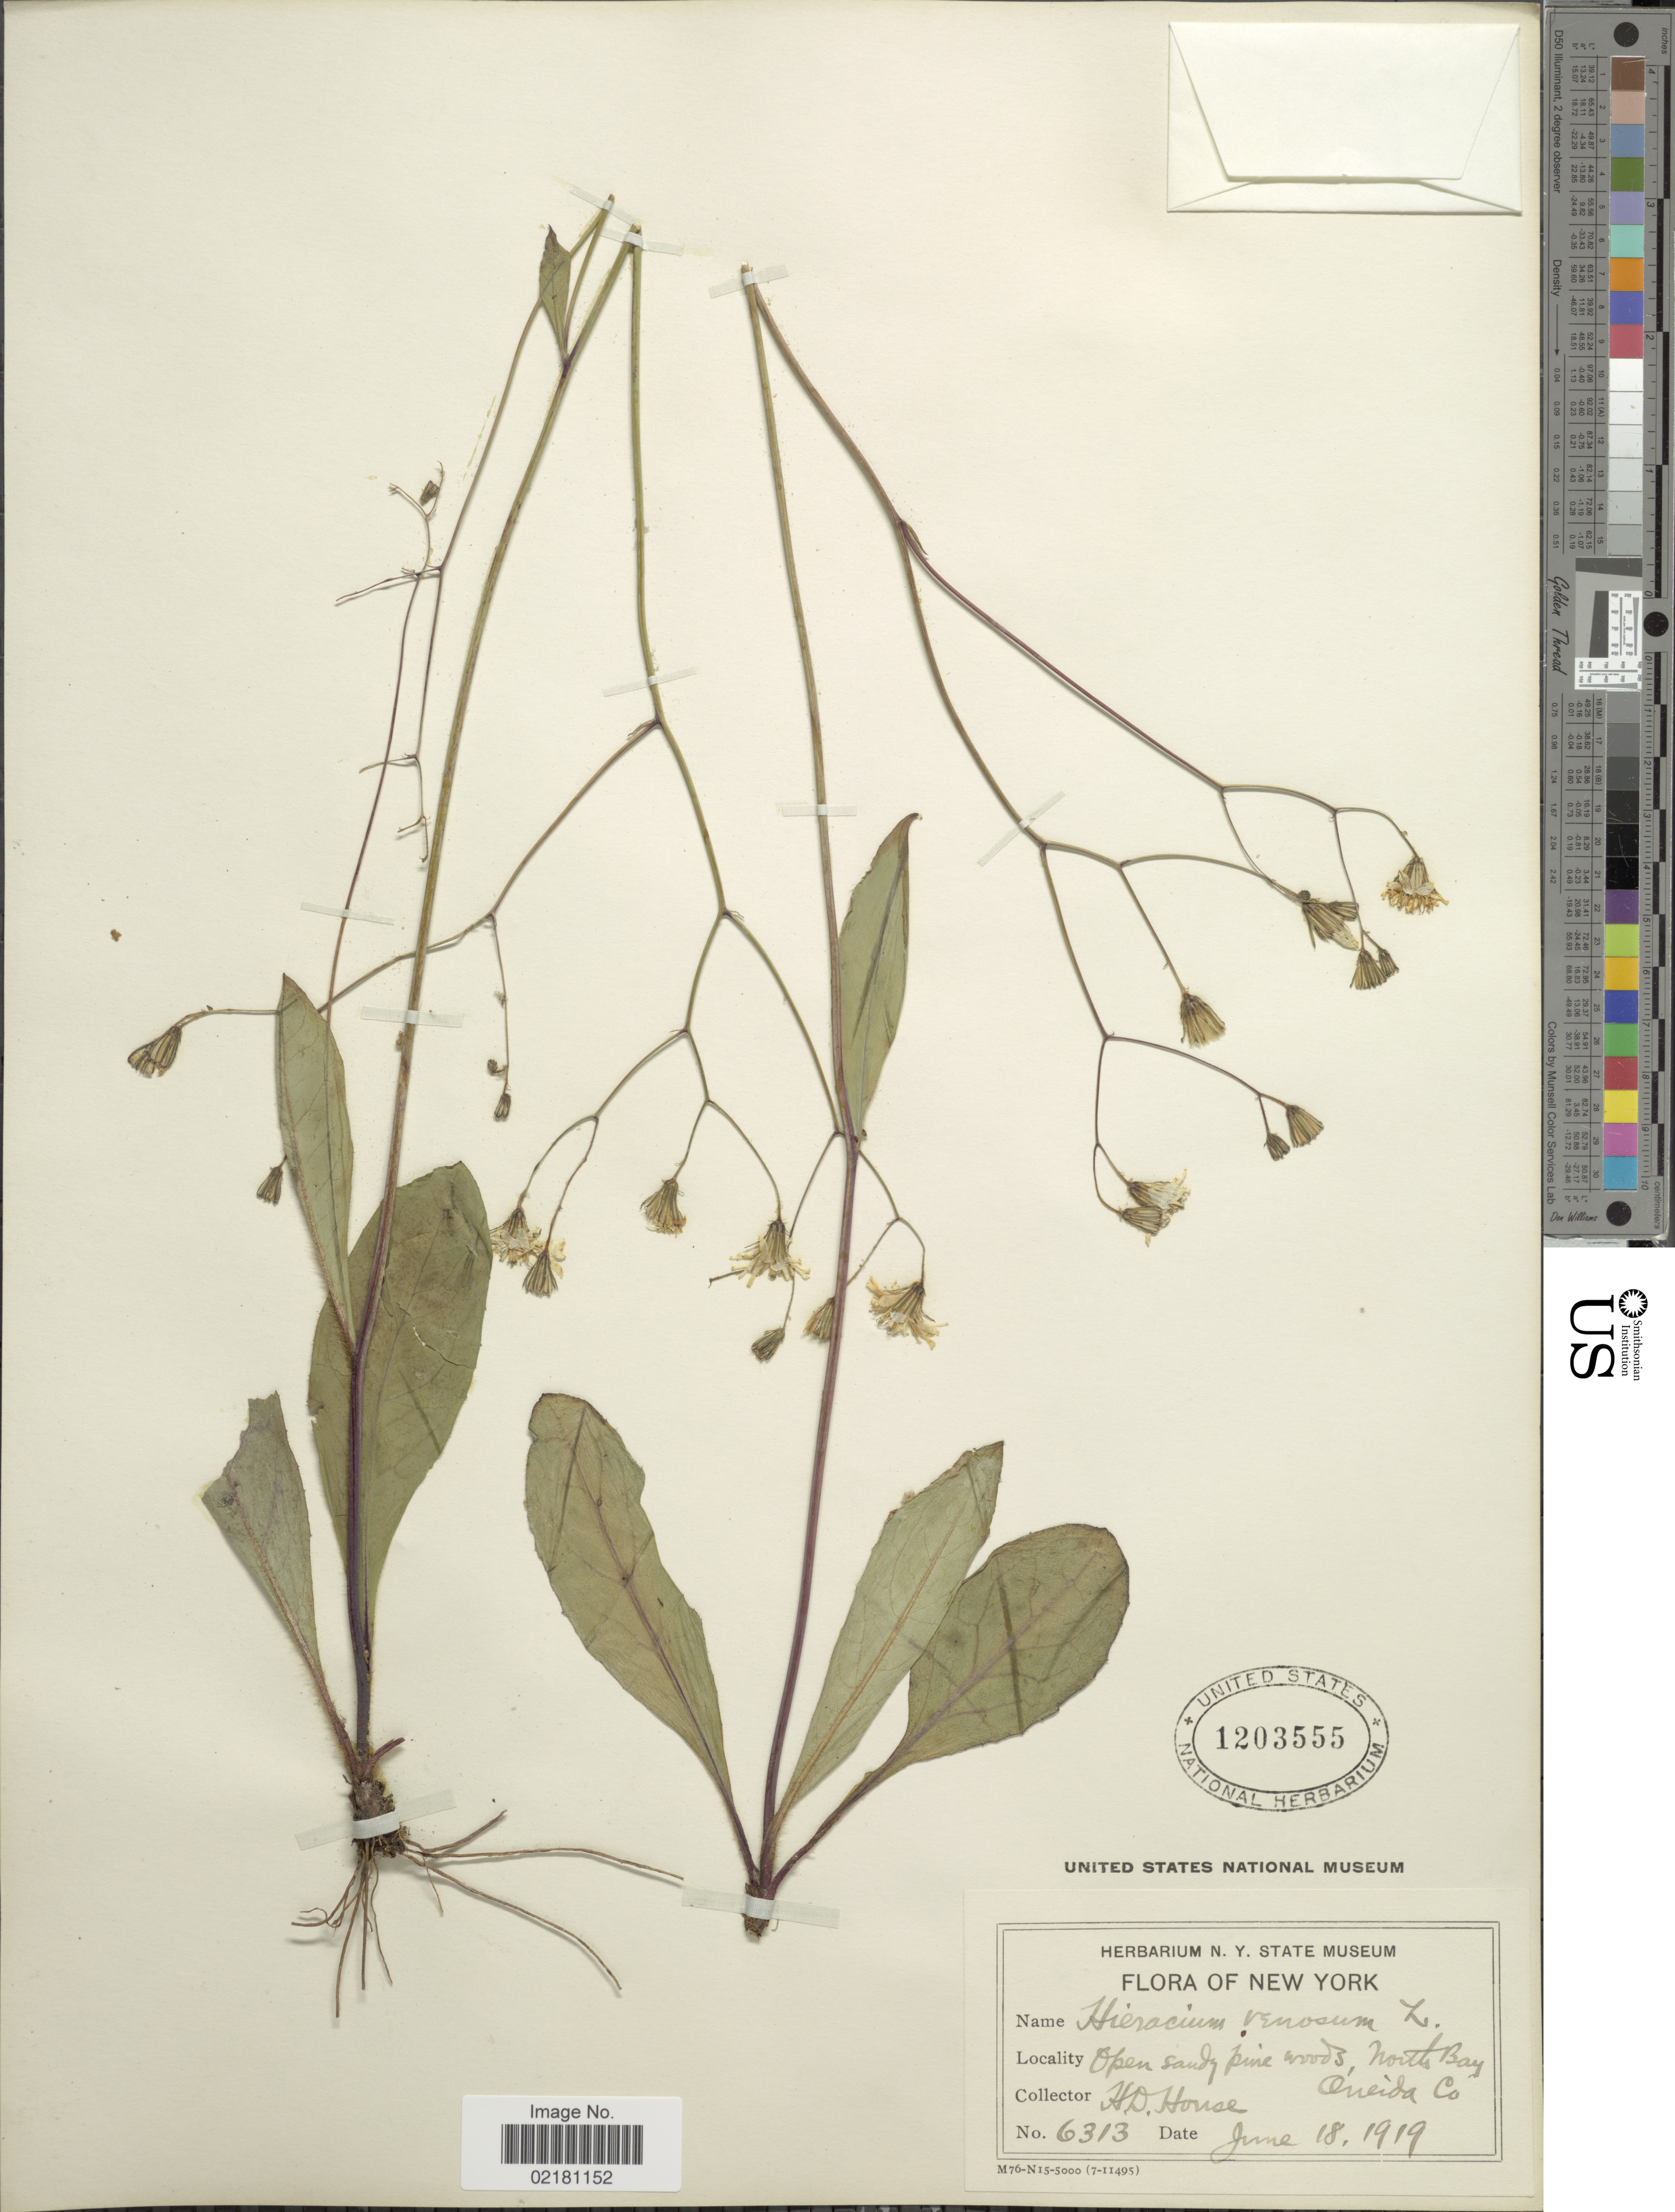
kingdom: Plantae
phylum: Tracheophyta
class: Magnoliopsida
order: Asterales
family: Asteraceae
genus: Hieracium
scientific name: Hieracium venosum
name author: L.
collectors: H. D. House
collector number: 6313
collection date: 1919-06-18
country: United States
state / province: New York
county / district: Oneida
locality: Open sandy pine woods, North Bay, Oneida Co.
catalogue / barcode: US 1203555